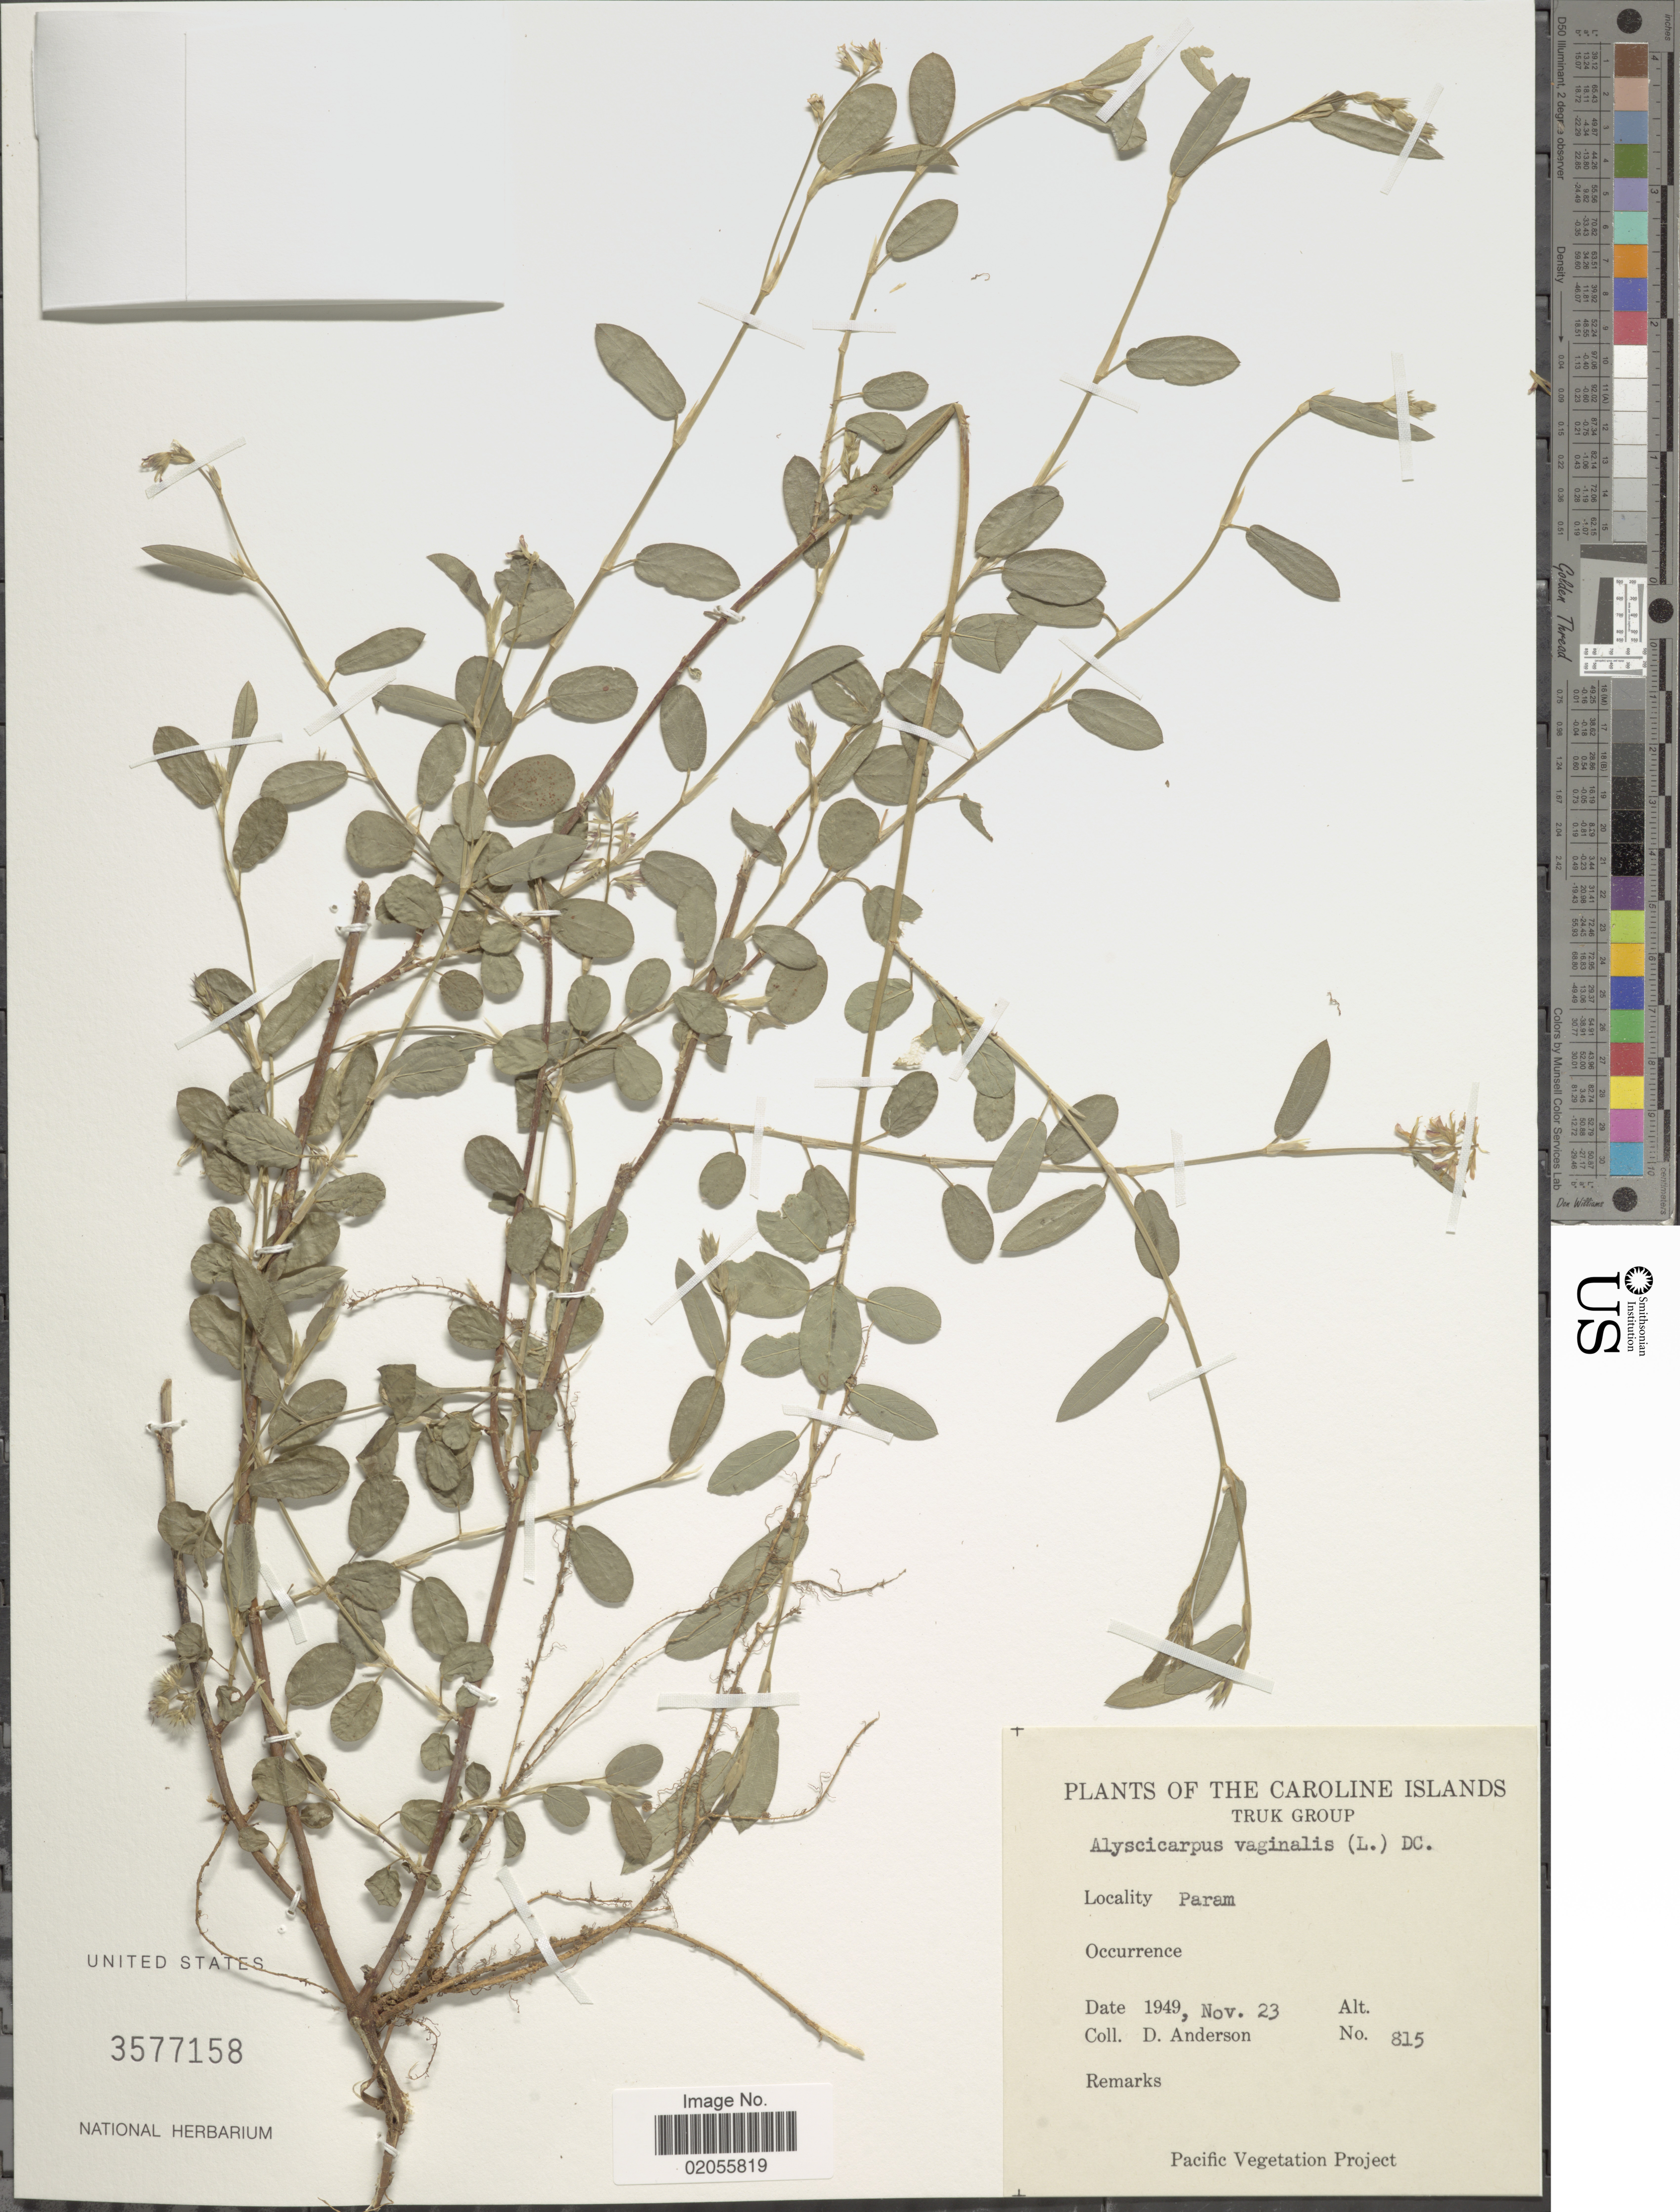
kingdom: Plantae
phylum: Tracheophyta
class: Magnoliopsida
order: Fabales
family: Fabaceae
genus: Alysicarpus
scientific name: Alysicarpus vaginalis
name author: (L.) DC.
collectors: D. Anderson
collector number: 815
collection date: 1949-11-23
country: Micronesia, Federated States of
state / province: Truk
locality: The Caroline Islands, Param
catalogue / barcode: US 3577158